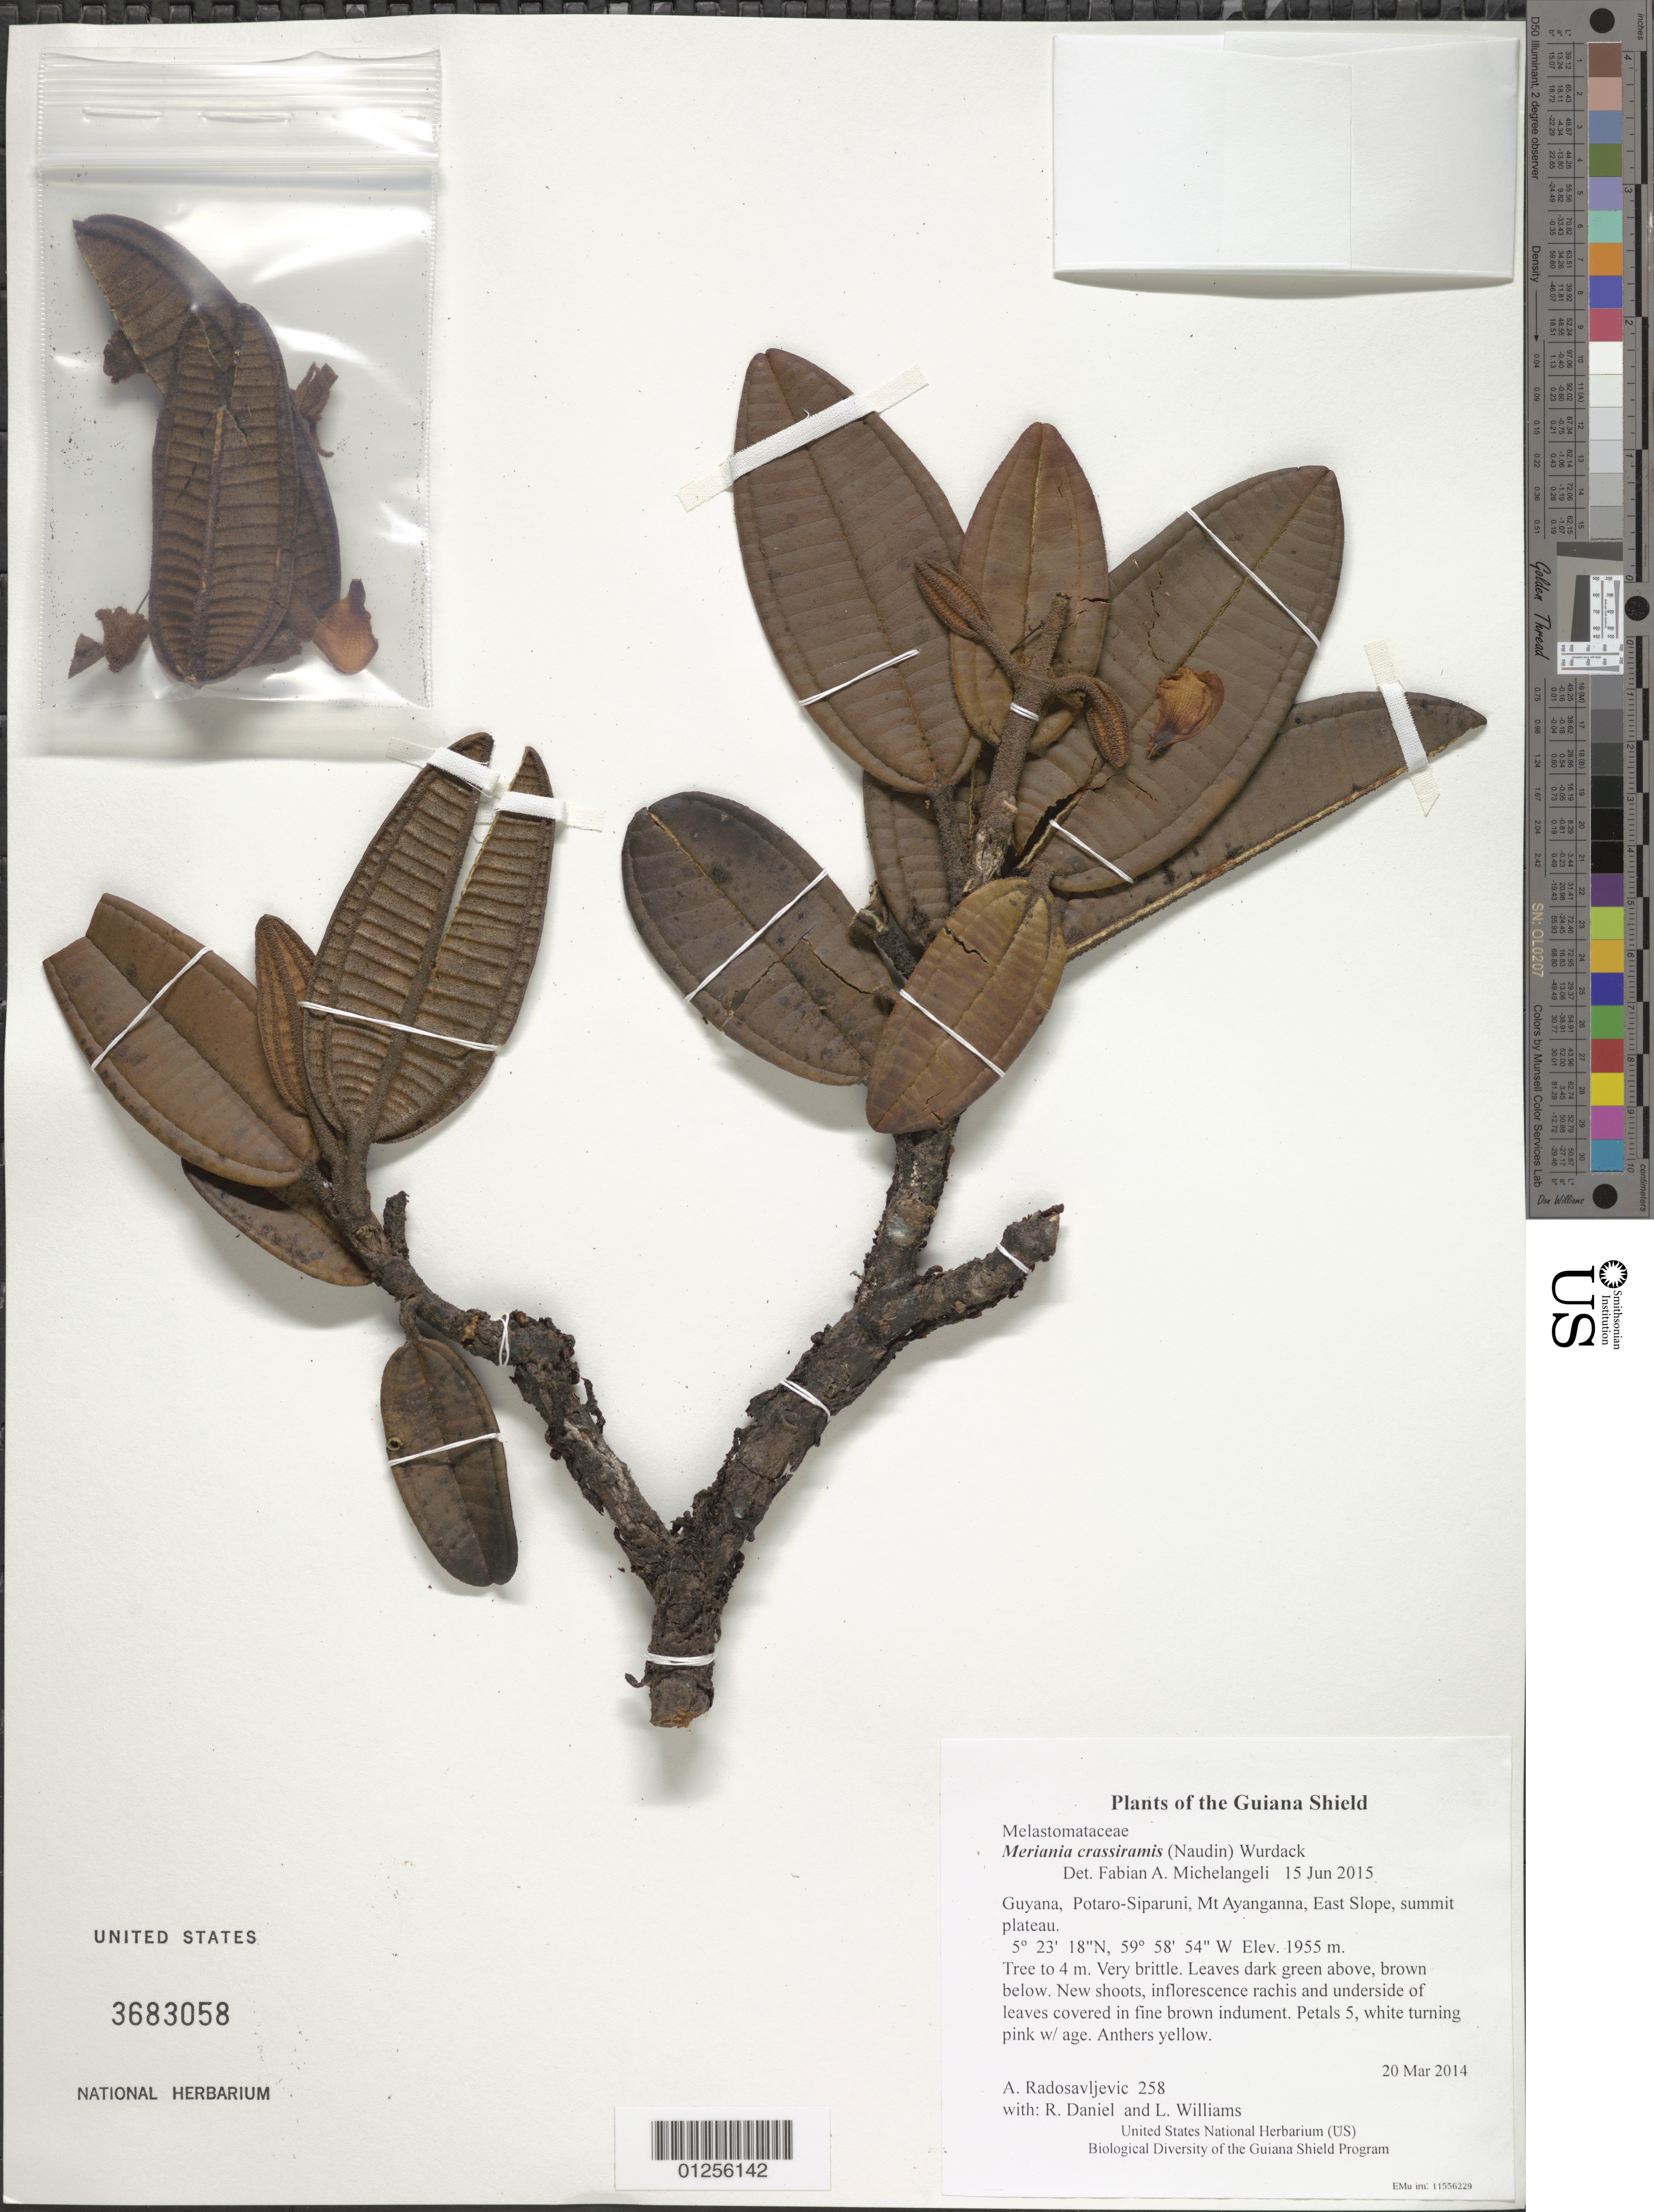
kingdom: Plantae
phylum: Tracheophyta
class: Magnoliopsida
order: Myrtales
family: Melastomataceae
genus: Meriania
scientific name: Meriania crassiramis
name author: (Naudin) Wurdack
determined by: Michelangeli, F. A.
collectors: A. Radosavljevic, R. Daniel & L. Williams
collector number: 258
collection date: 2014-03-20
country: Guyana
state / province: Potaro-Siparuni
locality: Mt Ayanganna, East Slope, summit plateau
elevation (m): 1955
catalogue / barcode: US 3683058